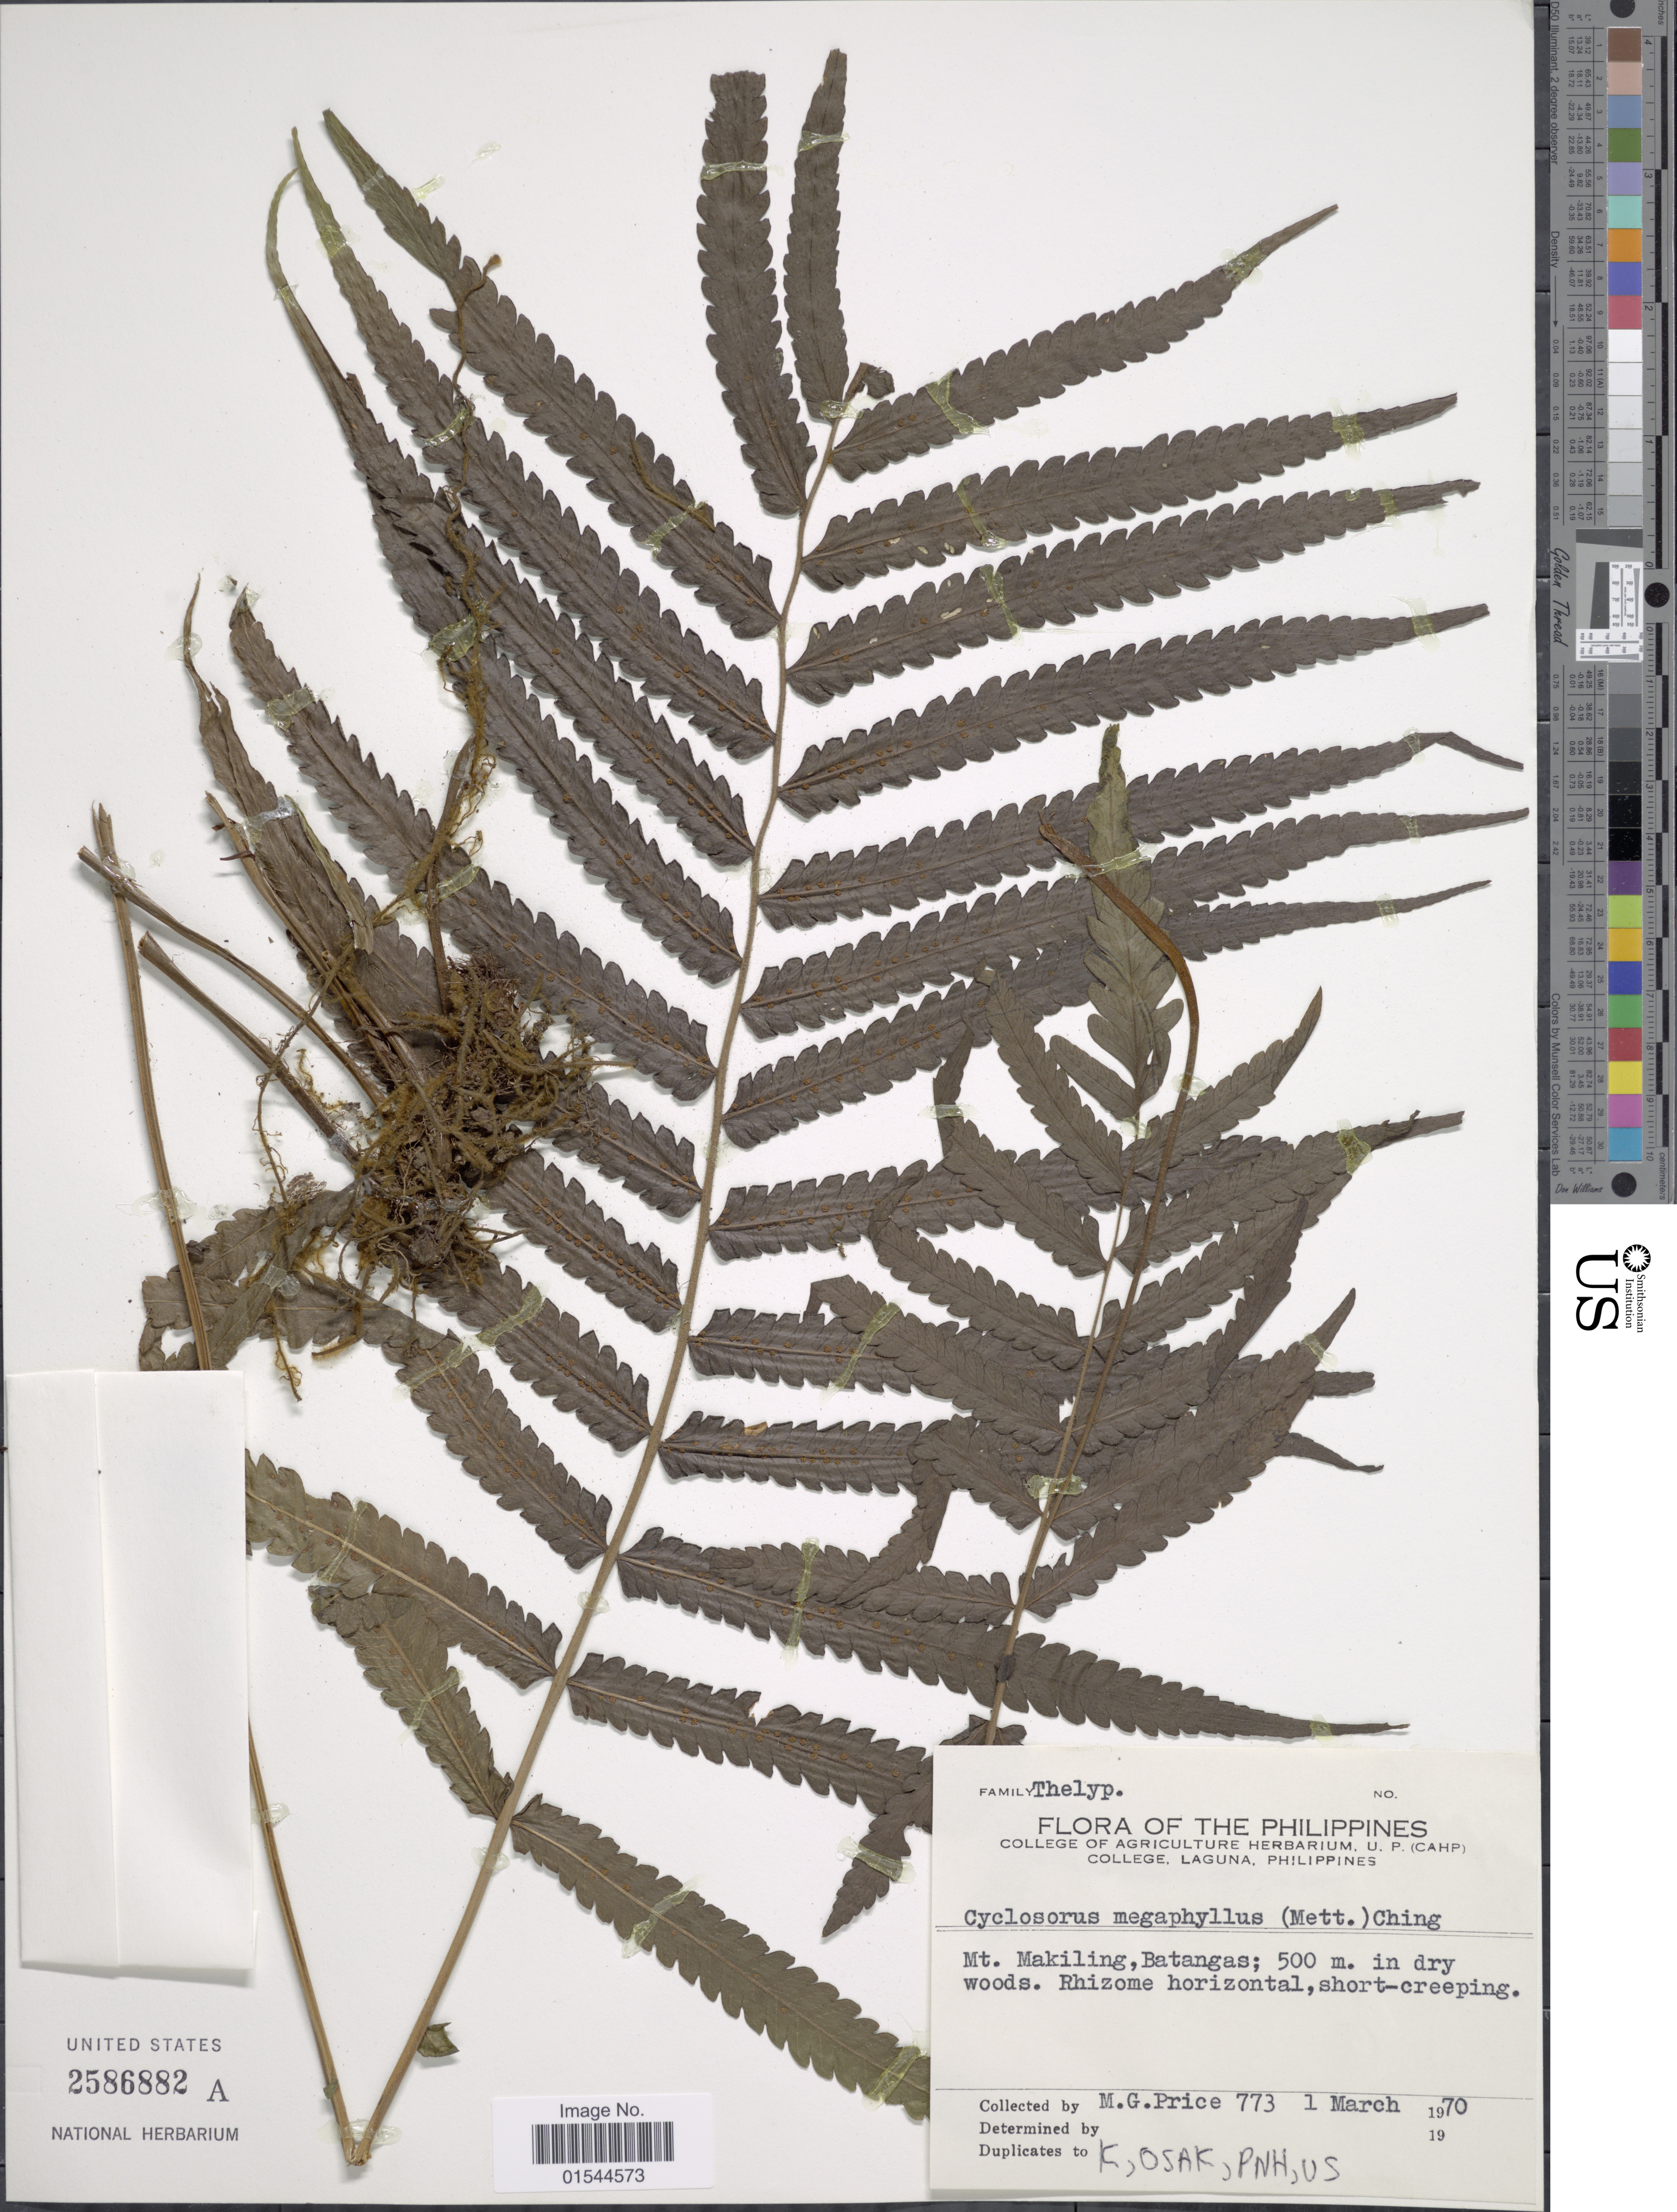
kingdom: Plantae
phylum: Tracheophyta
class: Polypodiopsida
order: Polypodiales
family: Thelypteridaceae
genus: Pneumatopteris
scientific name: Pneumatopteris pennigera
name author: (G. Forst.) Holttum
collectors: M. G. Price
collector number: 773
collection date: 1970-03-01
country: Philippines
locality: Mt. Makiling, Batangas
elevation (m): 500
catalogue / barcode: US 2586882A